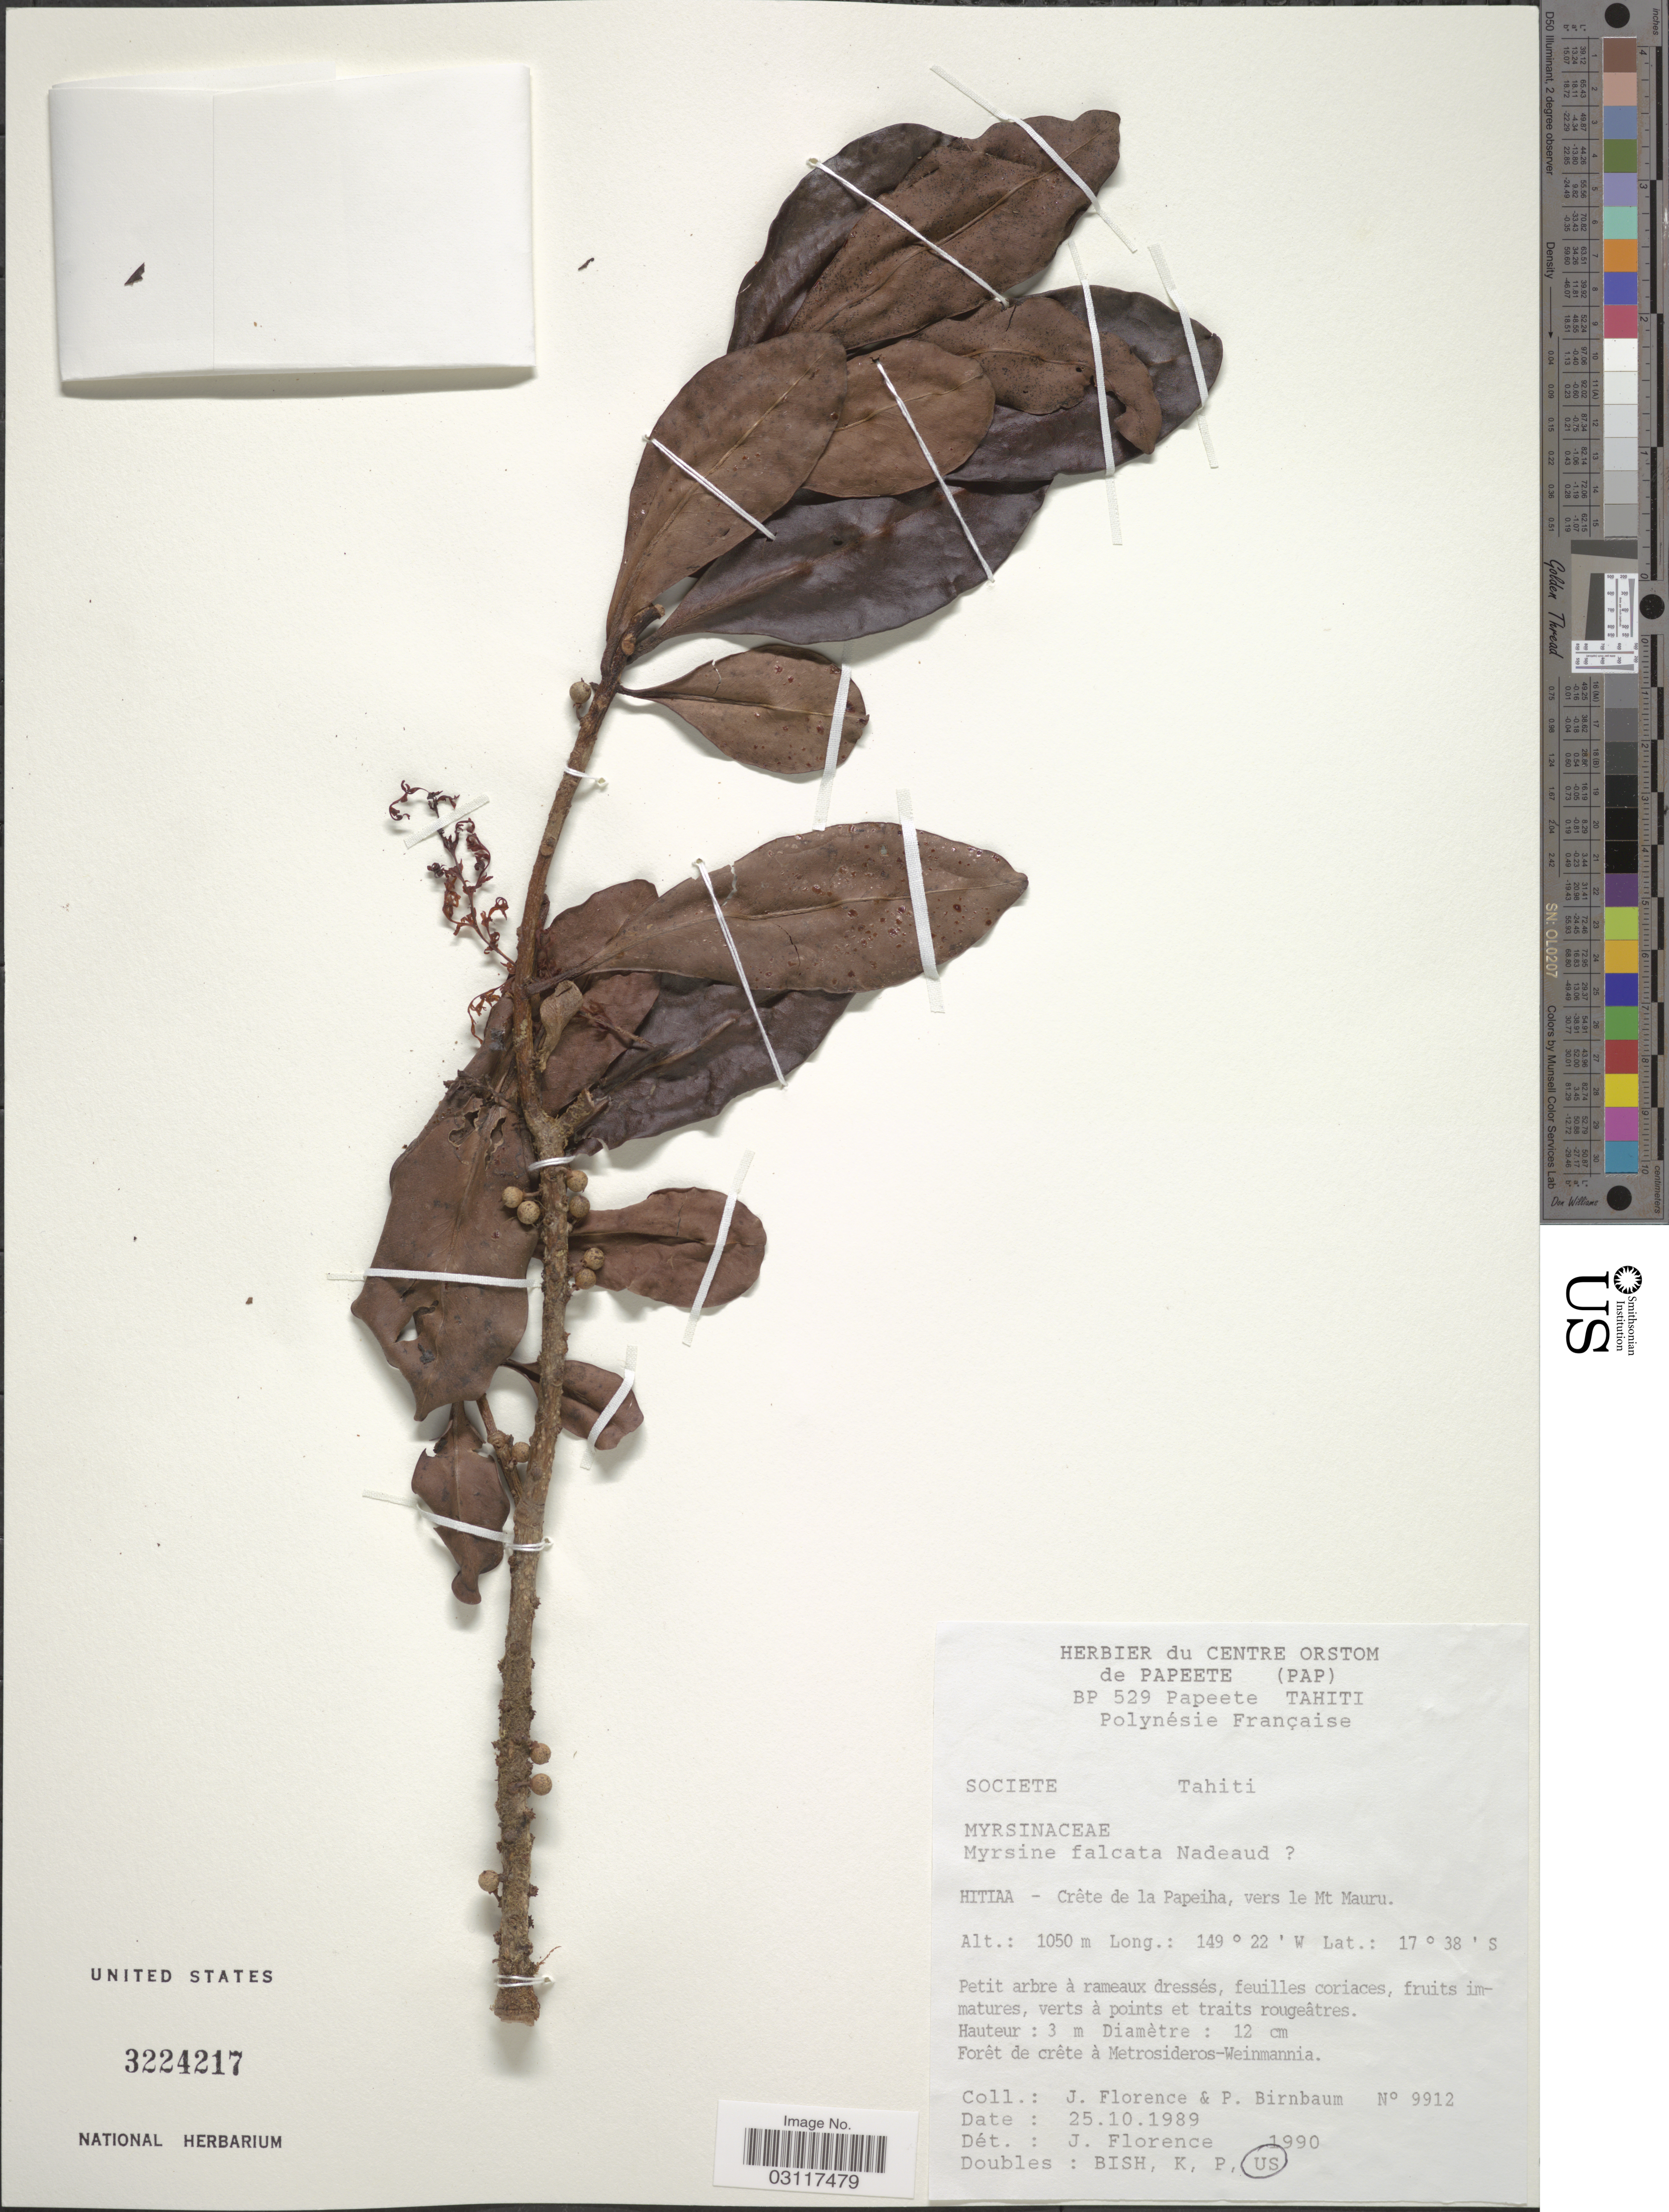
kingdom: Plantae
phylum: Tracheophyta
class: Magnoliopsida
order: Ericales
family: Primulaceae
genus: Myrsine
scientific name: Myrsine falcata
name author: Nadeaud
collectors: J. Florence & P. Birnbaum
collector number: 9912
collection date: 1989-10-25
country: French Polynesia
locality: Societe, Tahiti. Hitiaa - Crête de la Papeiha, vers le Mt Mauru.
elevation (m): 1050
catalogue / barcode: US 3224217